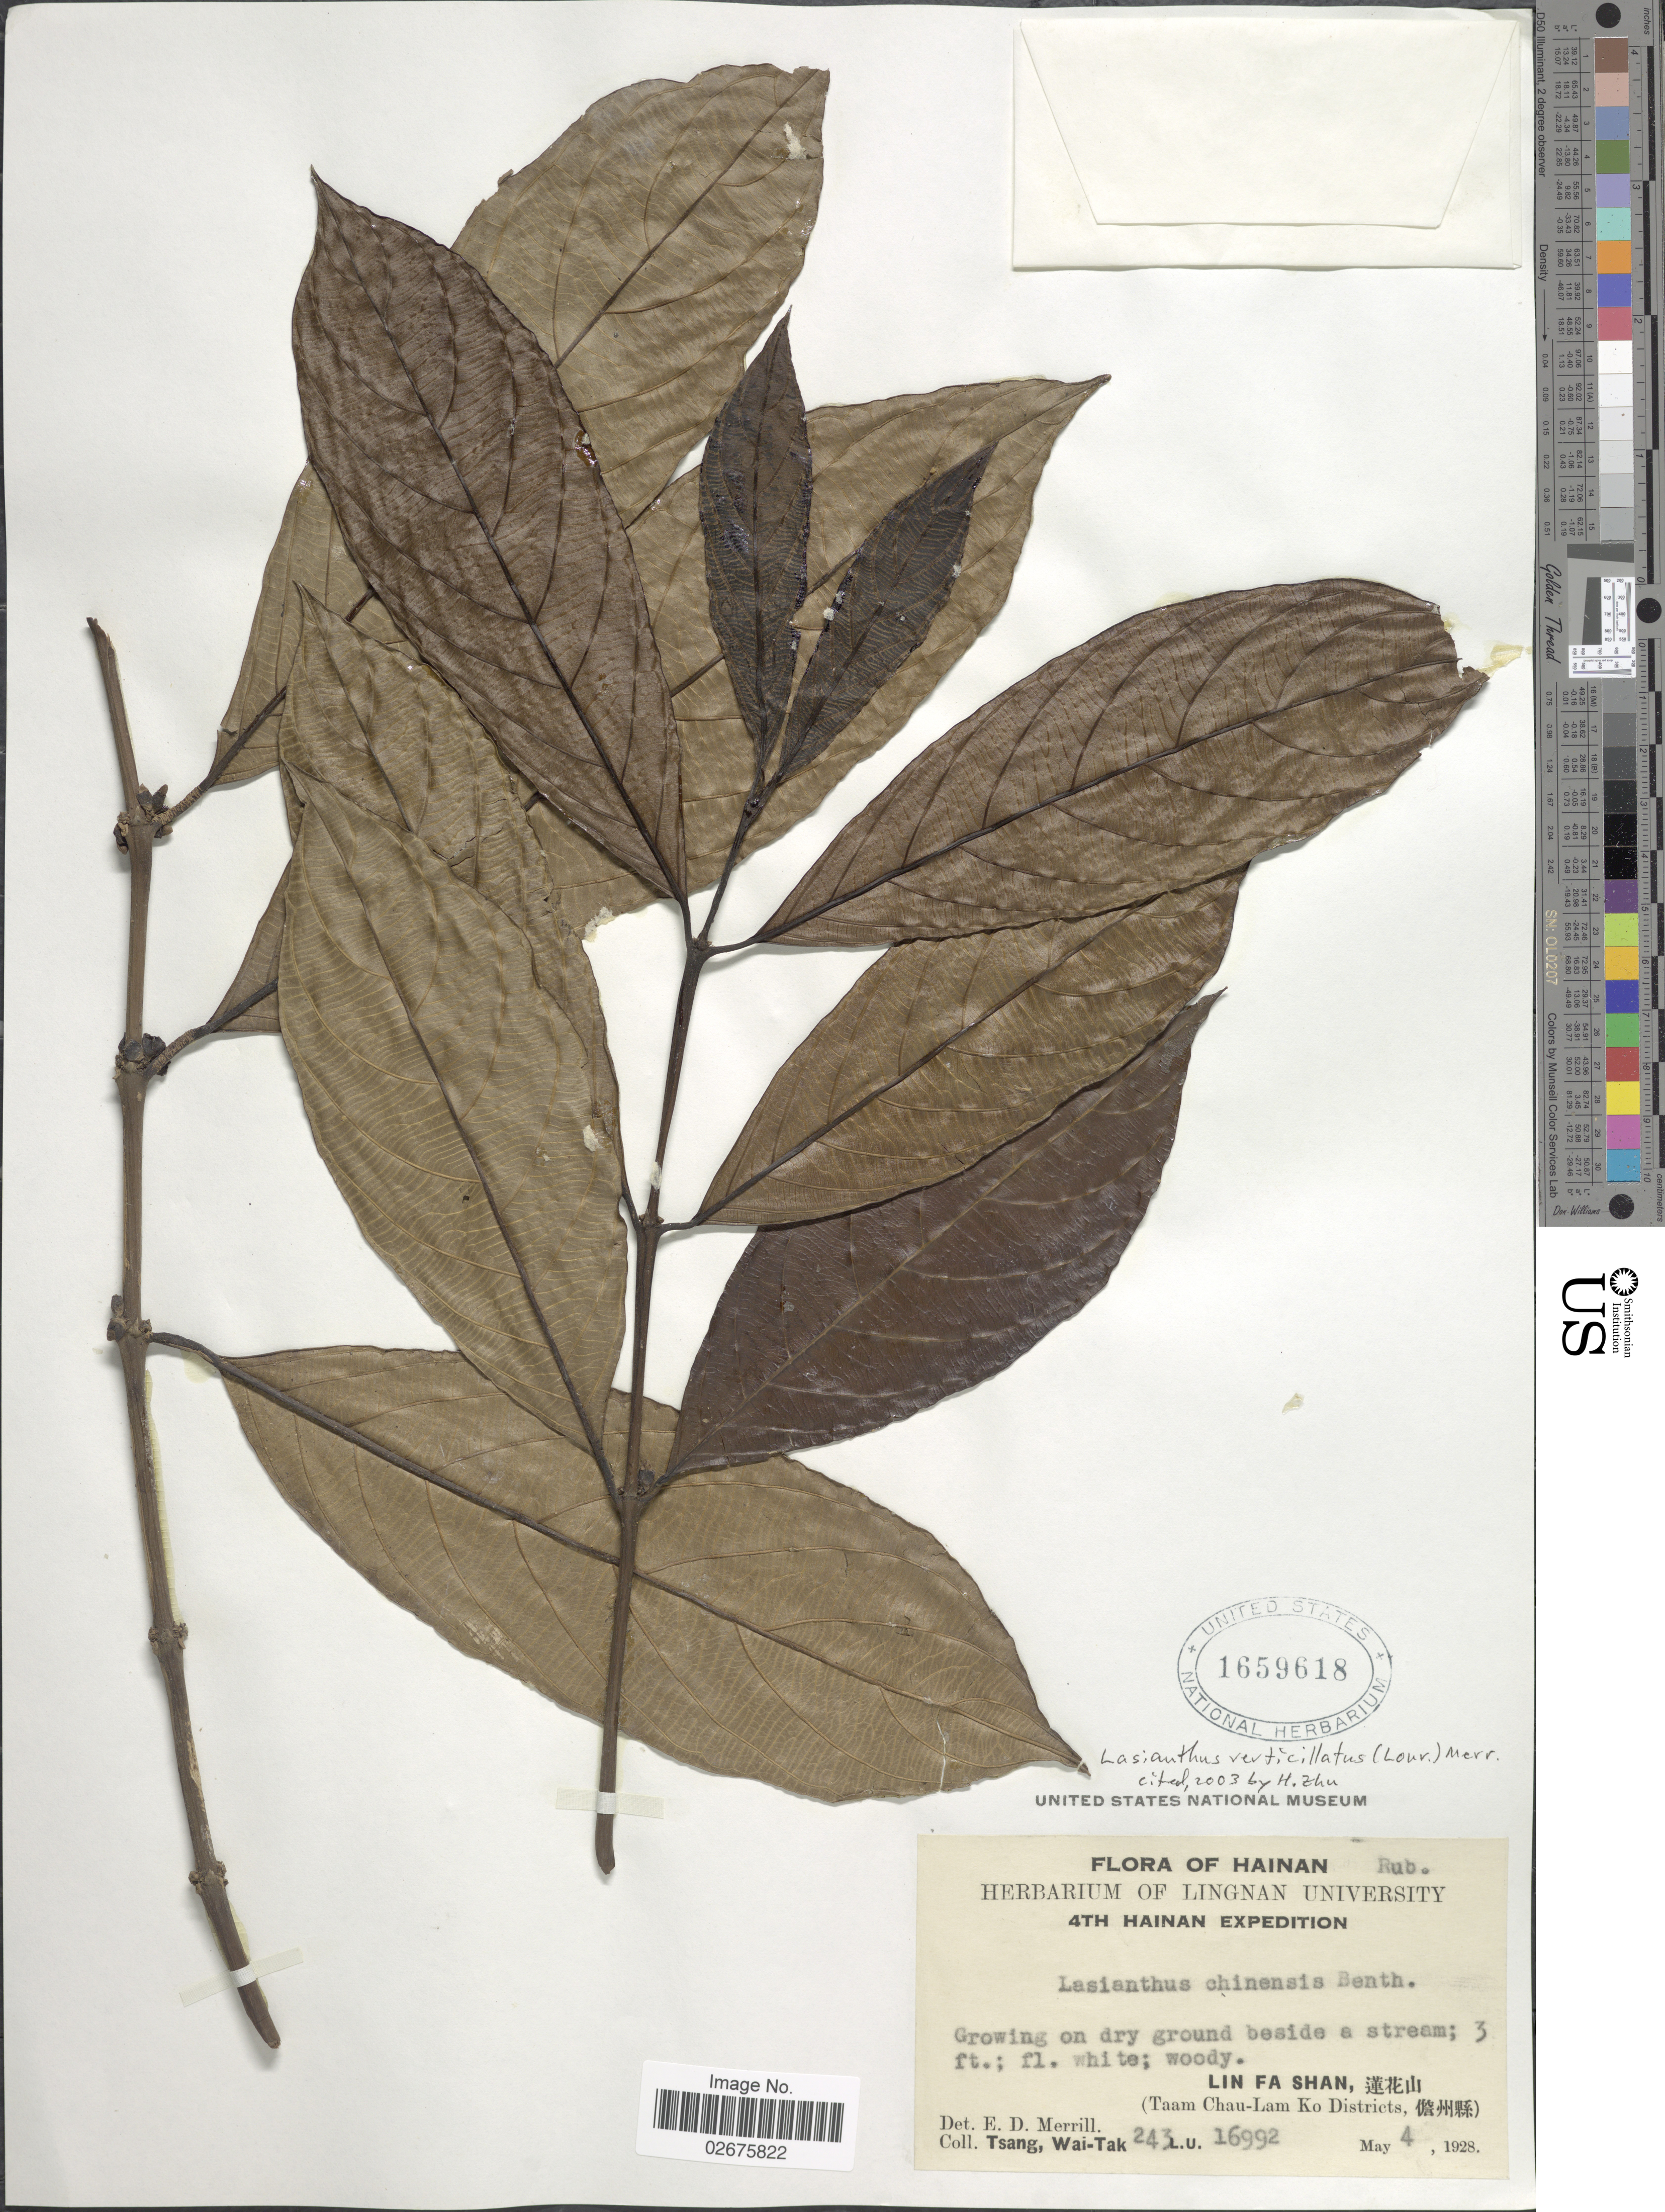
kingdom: Plantae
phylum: Tracheophyta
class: Magnoliopsida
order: Gentianales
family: Rubiaceae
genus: Lasianthus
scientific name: Lasianthus verticillatus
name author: (Lour.) Merr.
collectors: W. T. Tsang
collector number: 243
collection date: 1928-05-04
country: China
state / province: Hainan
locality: On dry ground beside of stream, Lin Fa Shan, (Taam Chau-Lam Ko Districts)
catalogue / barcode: US 1659618